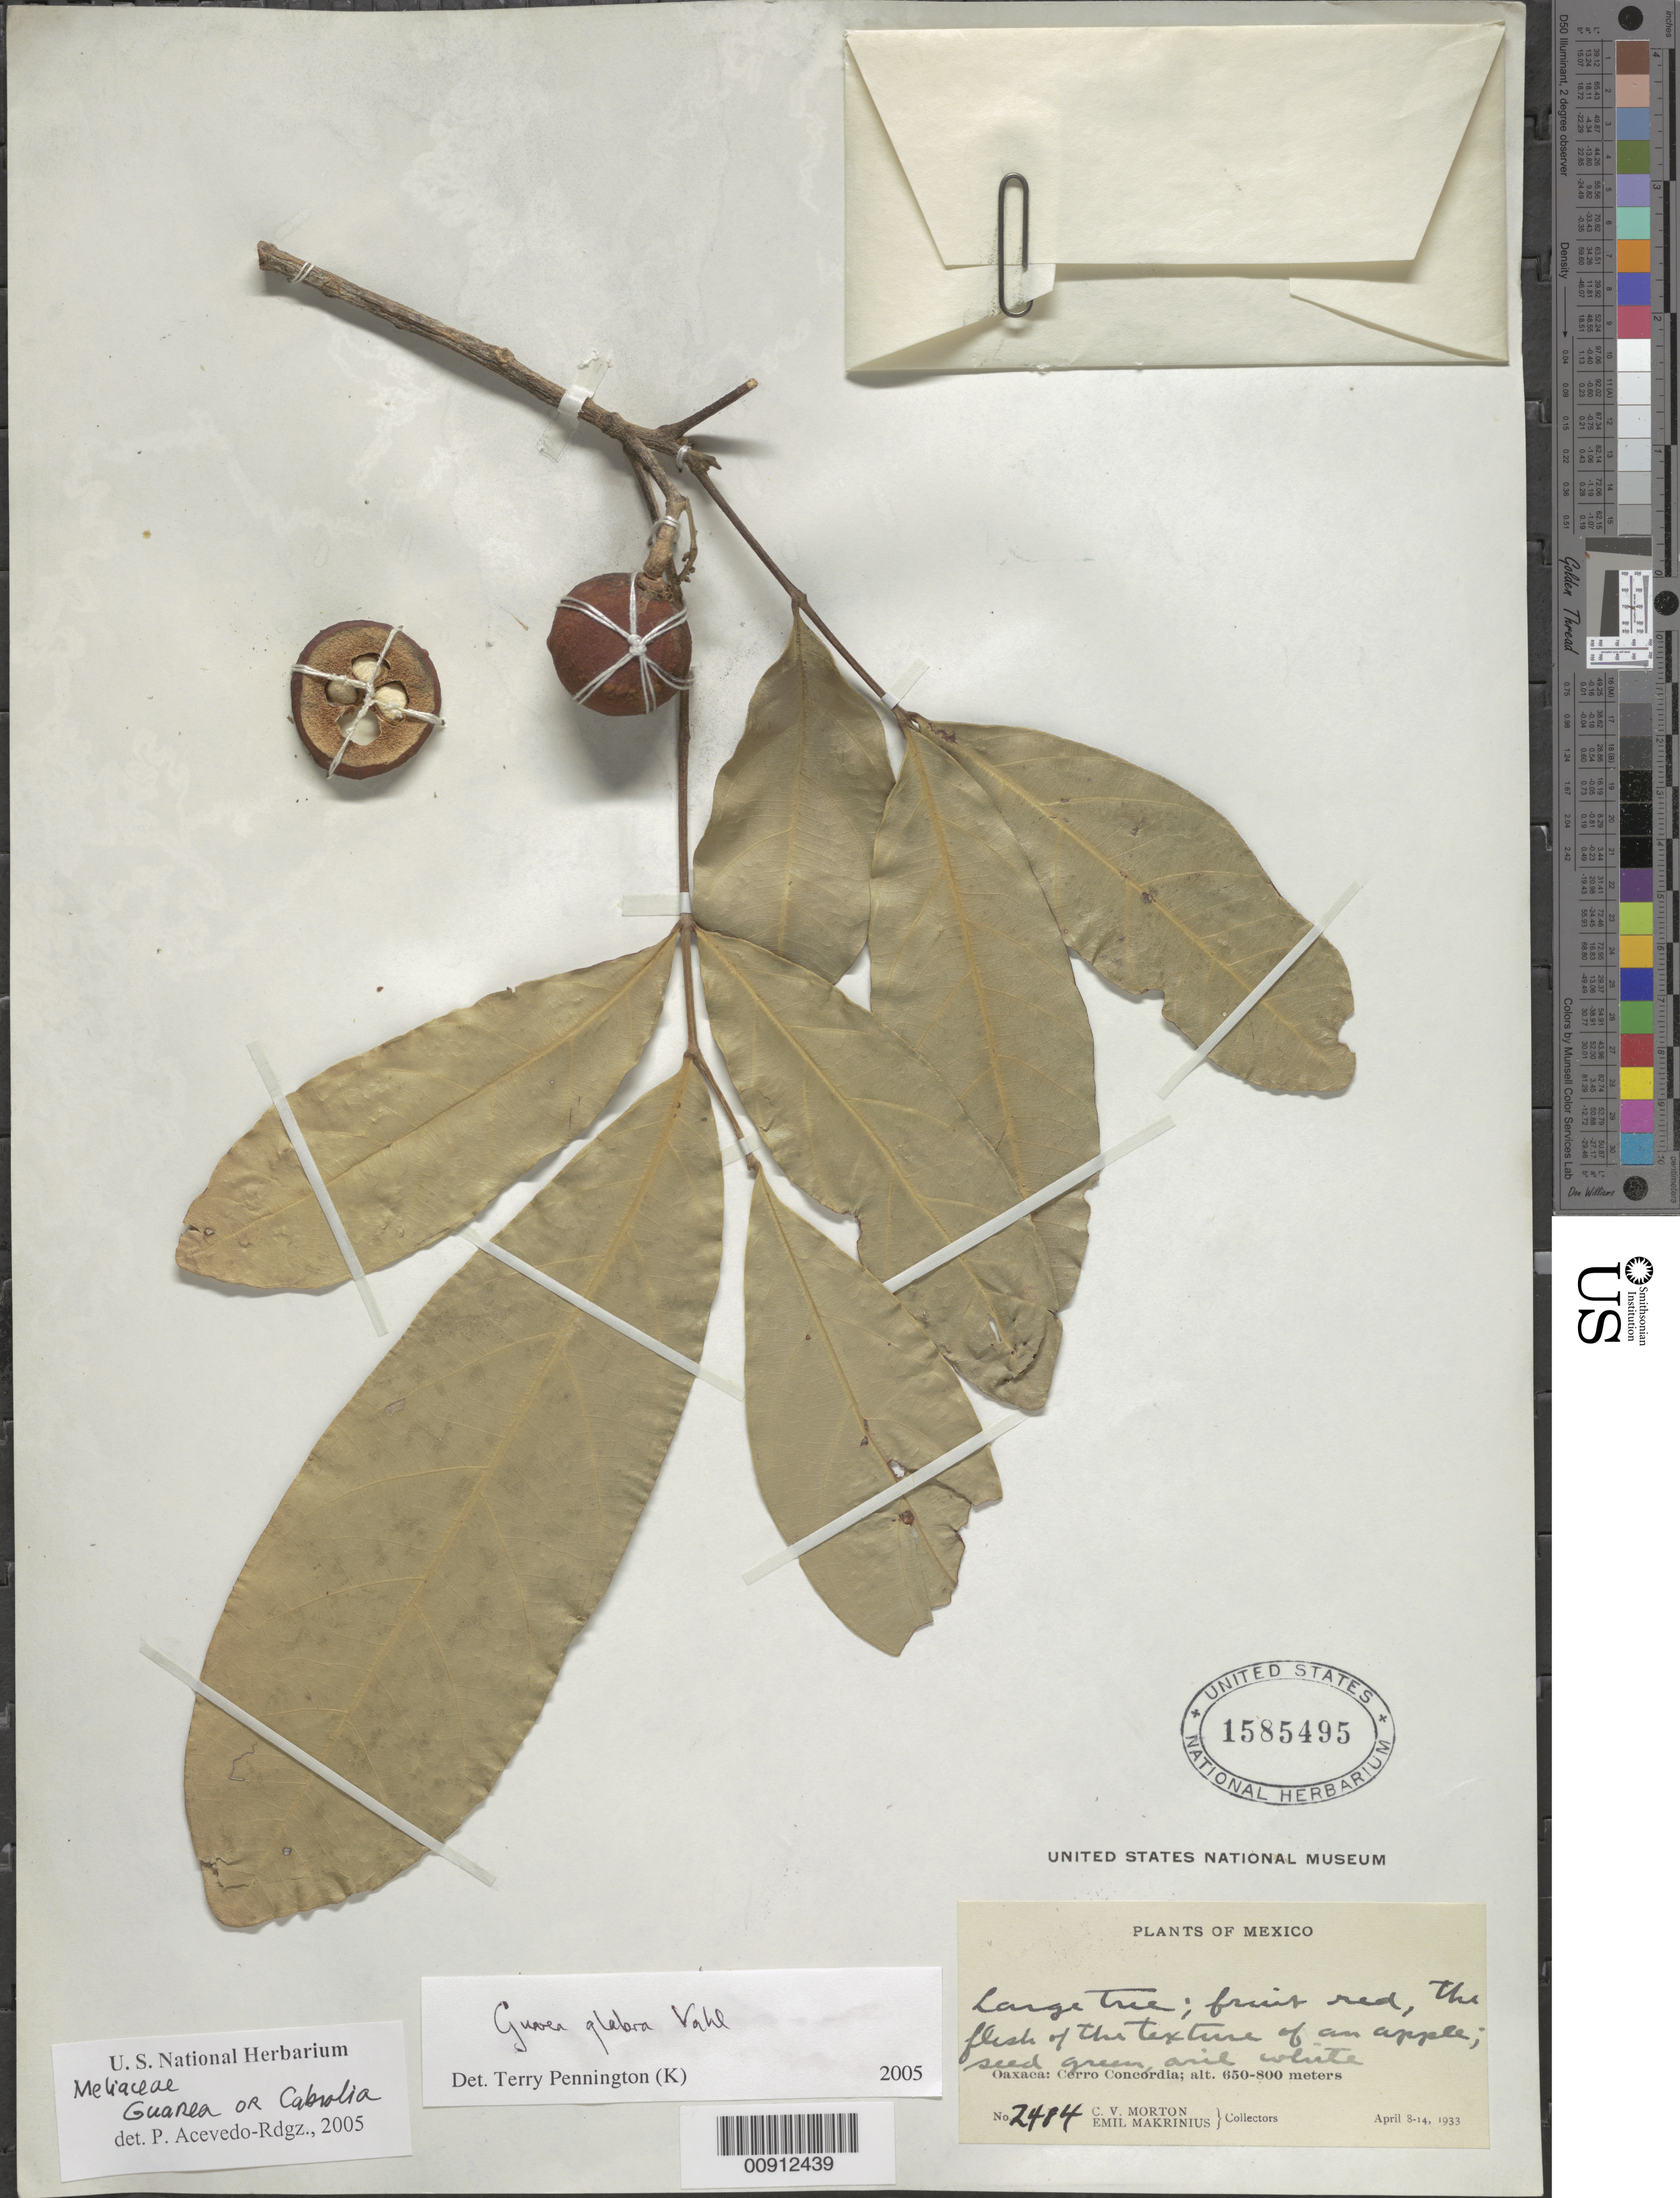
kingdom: Plantae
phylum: Tracheophyta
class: Magnoliopsida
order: Sapindales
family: Meliaceae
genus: Guarea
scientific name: Guarea glabra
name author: Vahl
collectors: C. V. Morton & E. Makrinius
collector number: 2484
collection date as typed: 08 Apr 1933 to 14 Apr 1933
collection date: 1933-04-08/1933-04-14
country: Mexico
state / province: Oaxaca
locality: Oaxaca: Cerro Concordia.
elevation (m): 800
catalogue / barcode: US 1585495